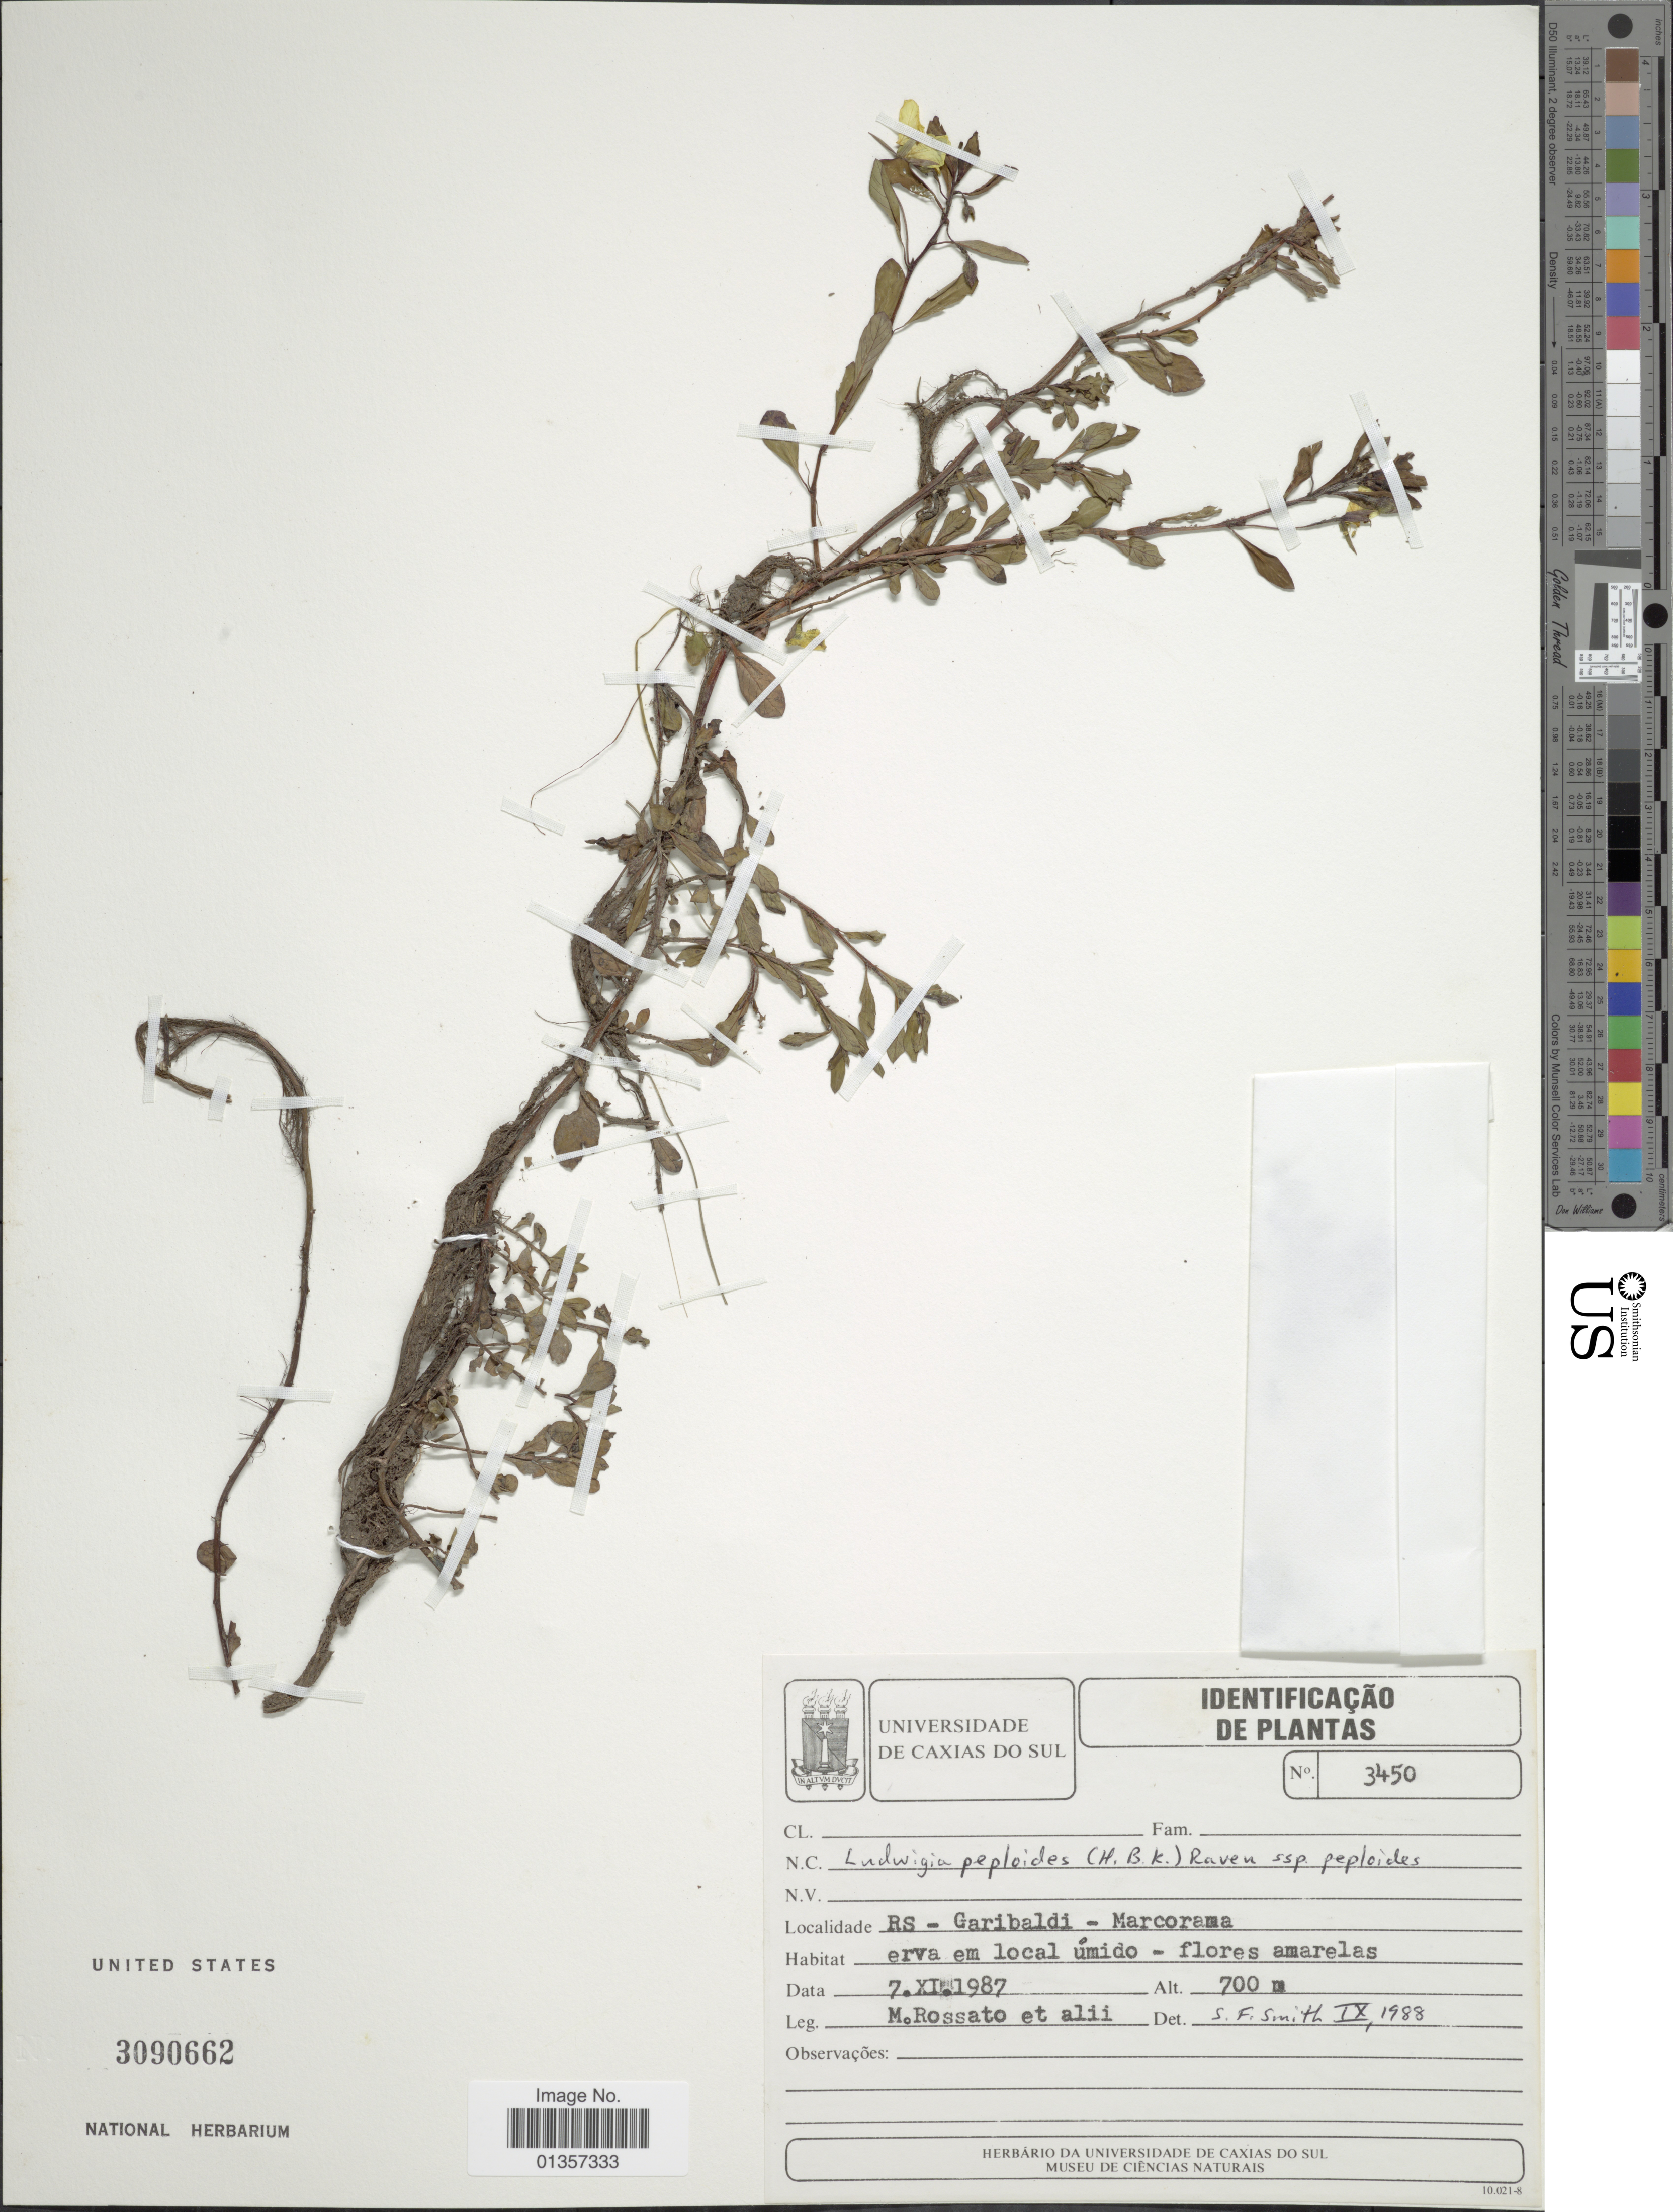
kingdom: Plantae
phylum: Tracheophyta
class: Magnoliopsida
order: Myrtales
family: Onagraceae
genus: Ludwigia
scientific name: Ludwigia peploides subsp. peploides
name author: (Kunth) P.H. Raven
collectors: M. Rossato & et al.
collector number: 3450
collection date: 1987-11-07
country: Brazil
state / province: Rio Grande do Sul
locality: RS - Garibaldi - Marcorama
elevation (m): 700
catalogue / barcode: US 3090662